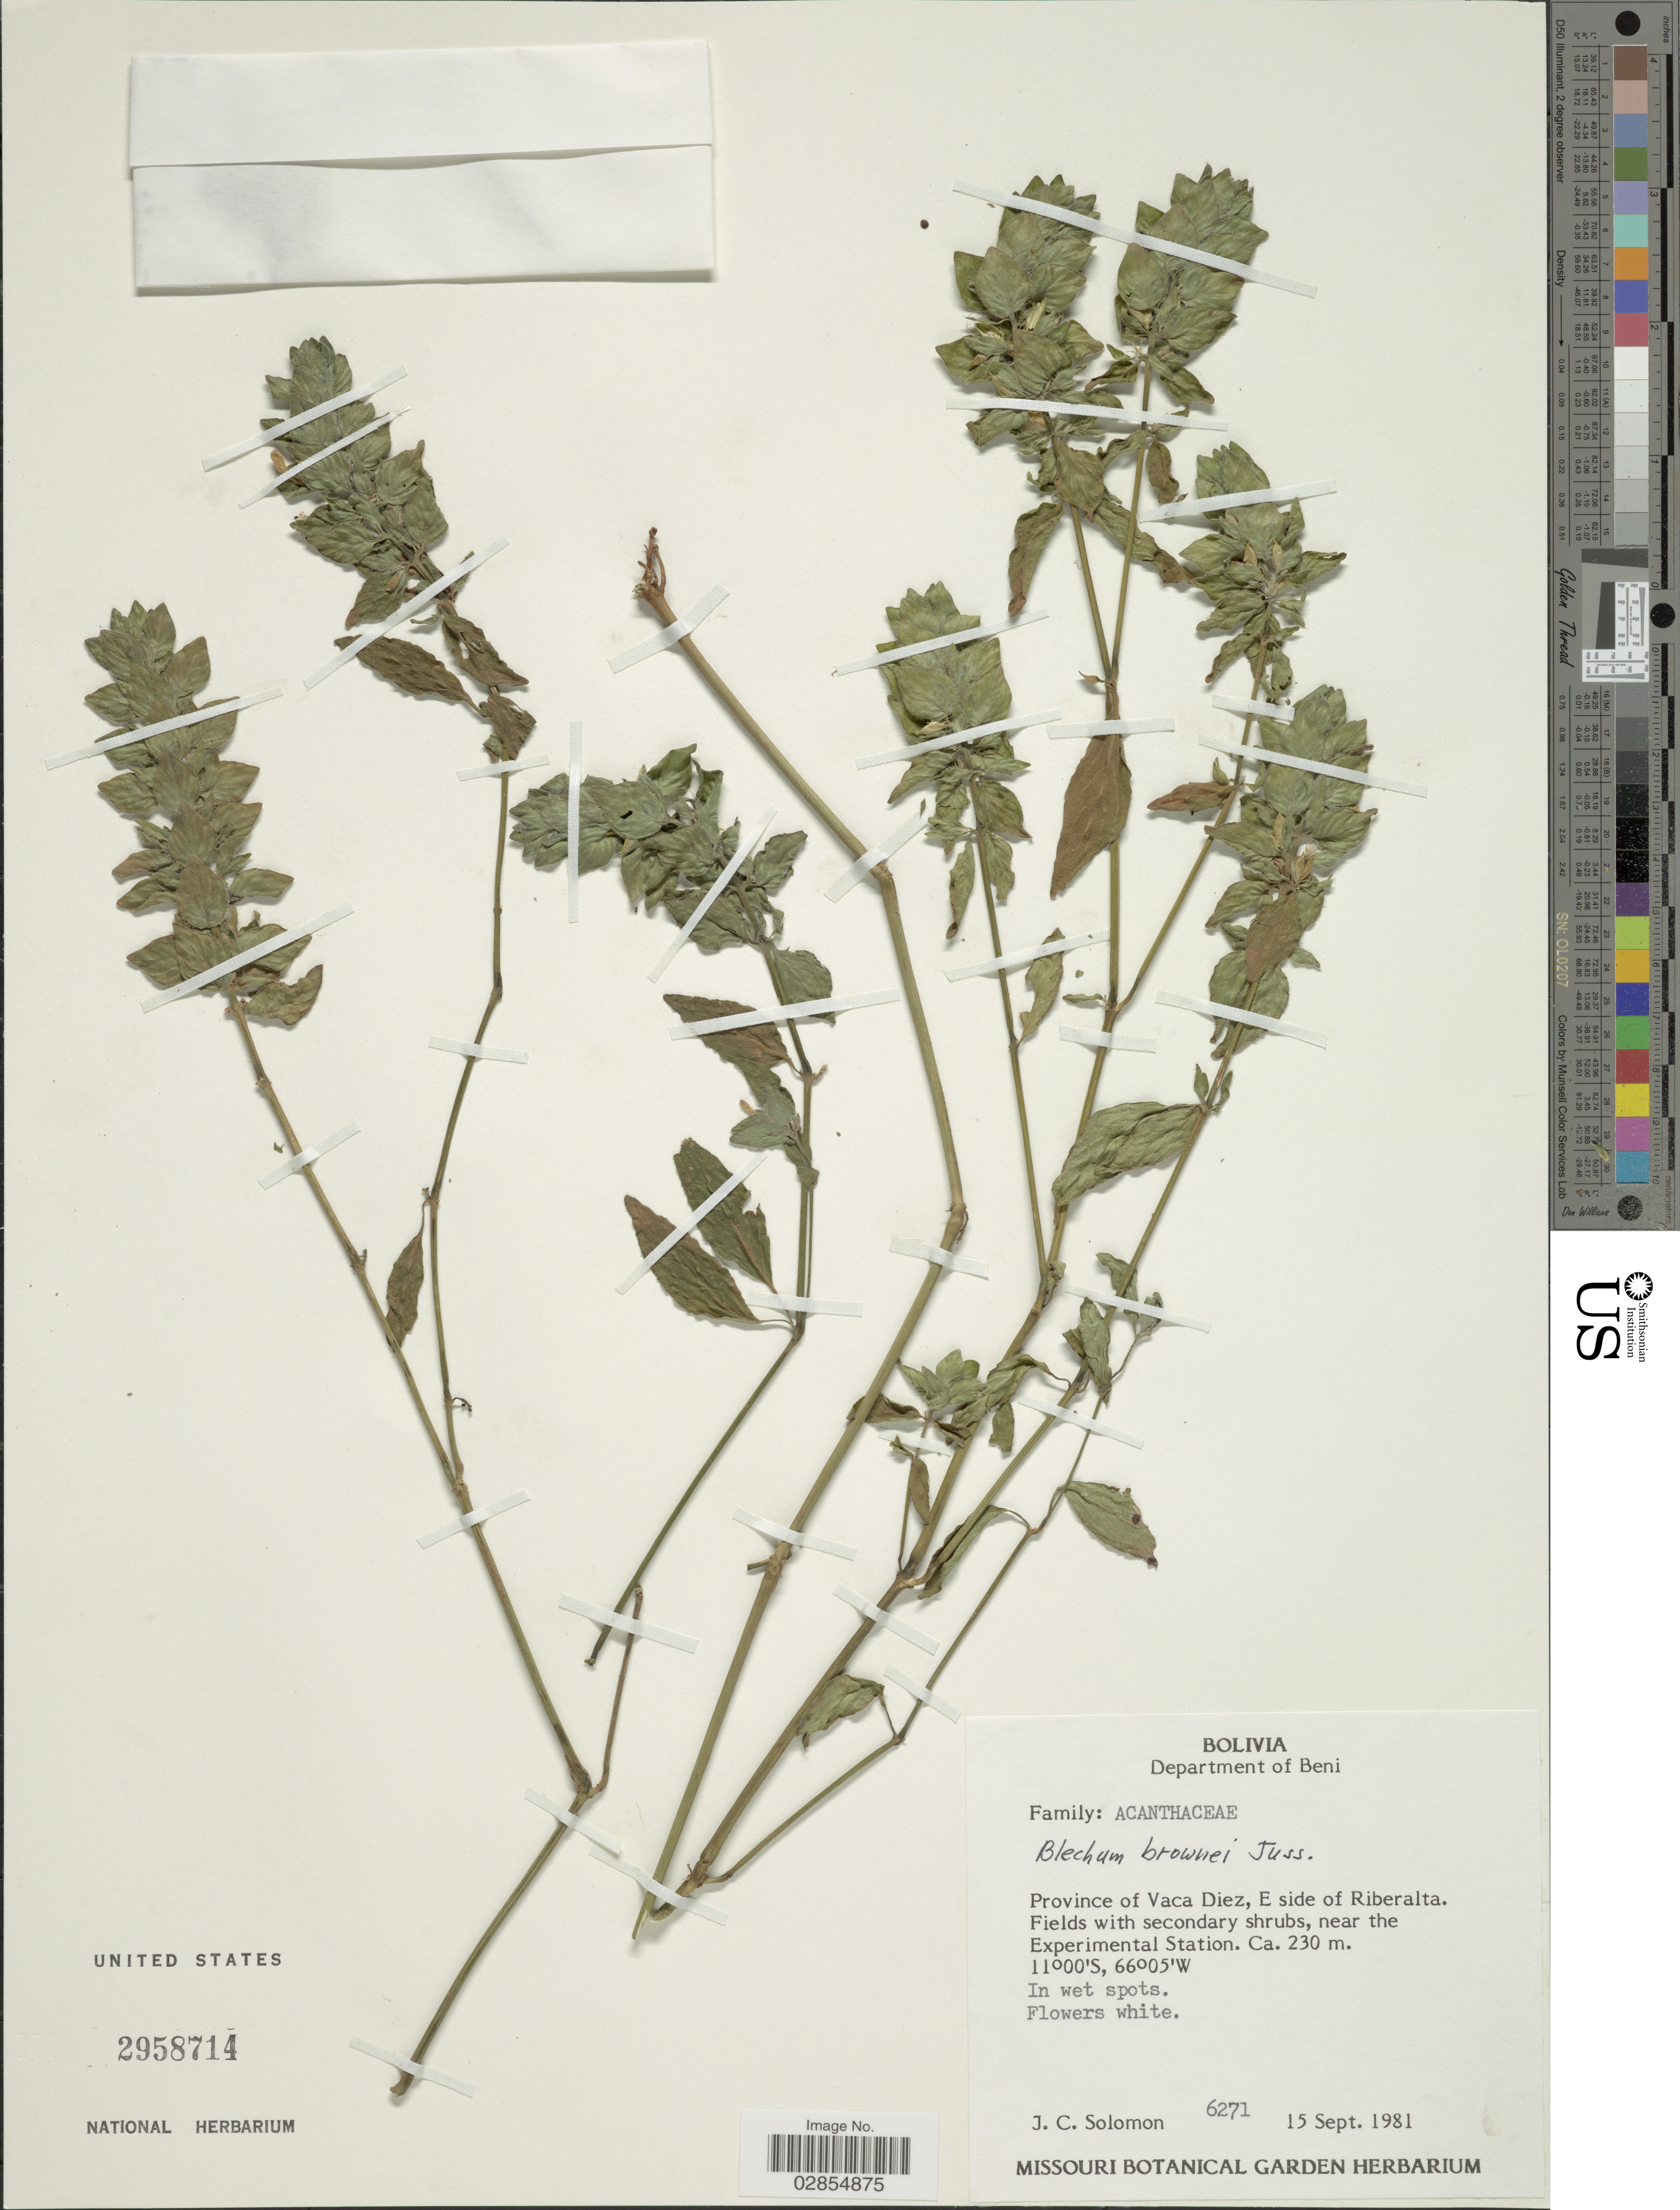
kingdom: Plantae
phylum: Tracheophyta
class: Magnoliopsida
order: Lamiales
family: Acanthaceae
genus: Blechum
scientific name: Blechum brownei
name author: Juss.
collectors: J. C. Solomon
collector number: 6271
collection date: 1981-09-15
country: Bolivia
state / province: Beni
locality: Department of Ben. Province of Vaca Diez, E side of Riberalta. Near the Experimental Station.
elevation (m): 230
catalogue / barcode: US 2958714